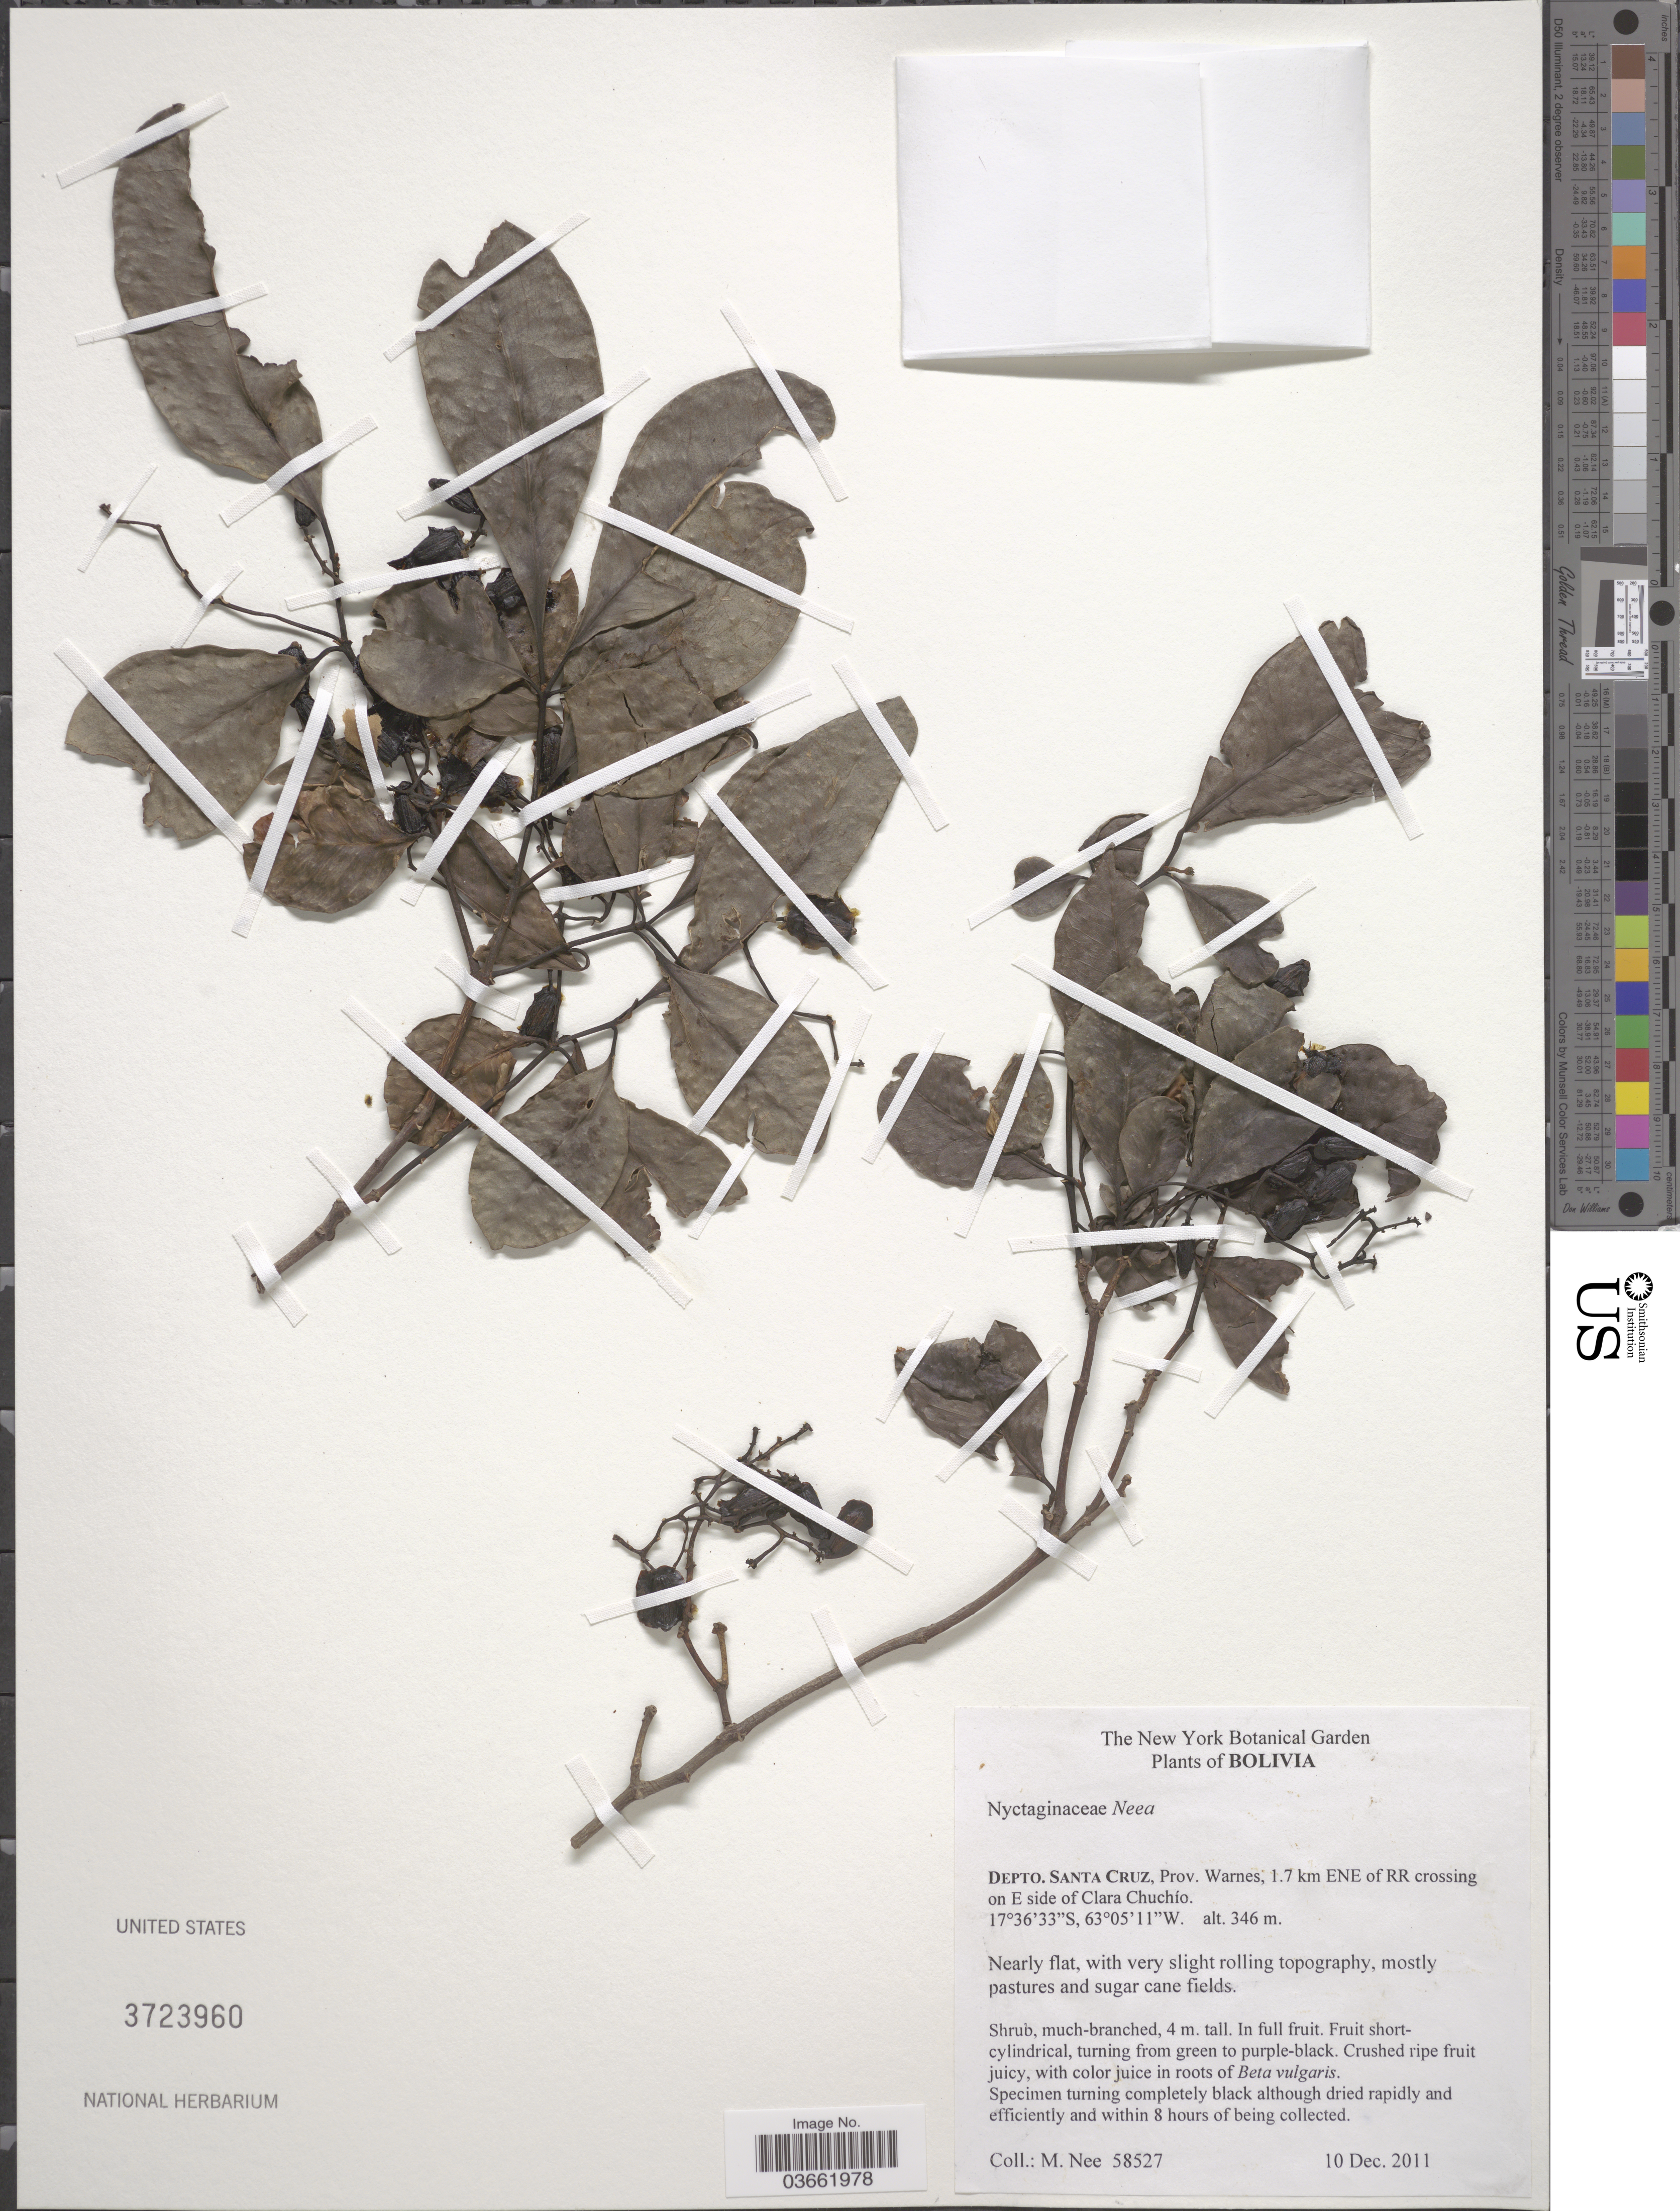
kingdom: Plantae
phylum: Tracheophyta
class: Magnoliopsida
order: Caryophyllales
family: Nyctaginaceae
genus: Neea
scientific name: Neea sp.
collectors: M. Nee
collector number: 58527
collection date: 2011-12-10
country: Bolivia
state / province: Santa Cruz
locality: Depto. Santa Cruz, Prov. Warnes, 1.7 km ENE of RR crossing on E side of Clara Chucío.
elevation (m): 346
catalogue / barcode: US 3723960